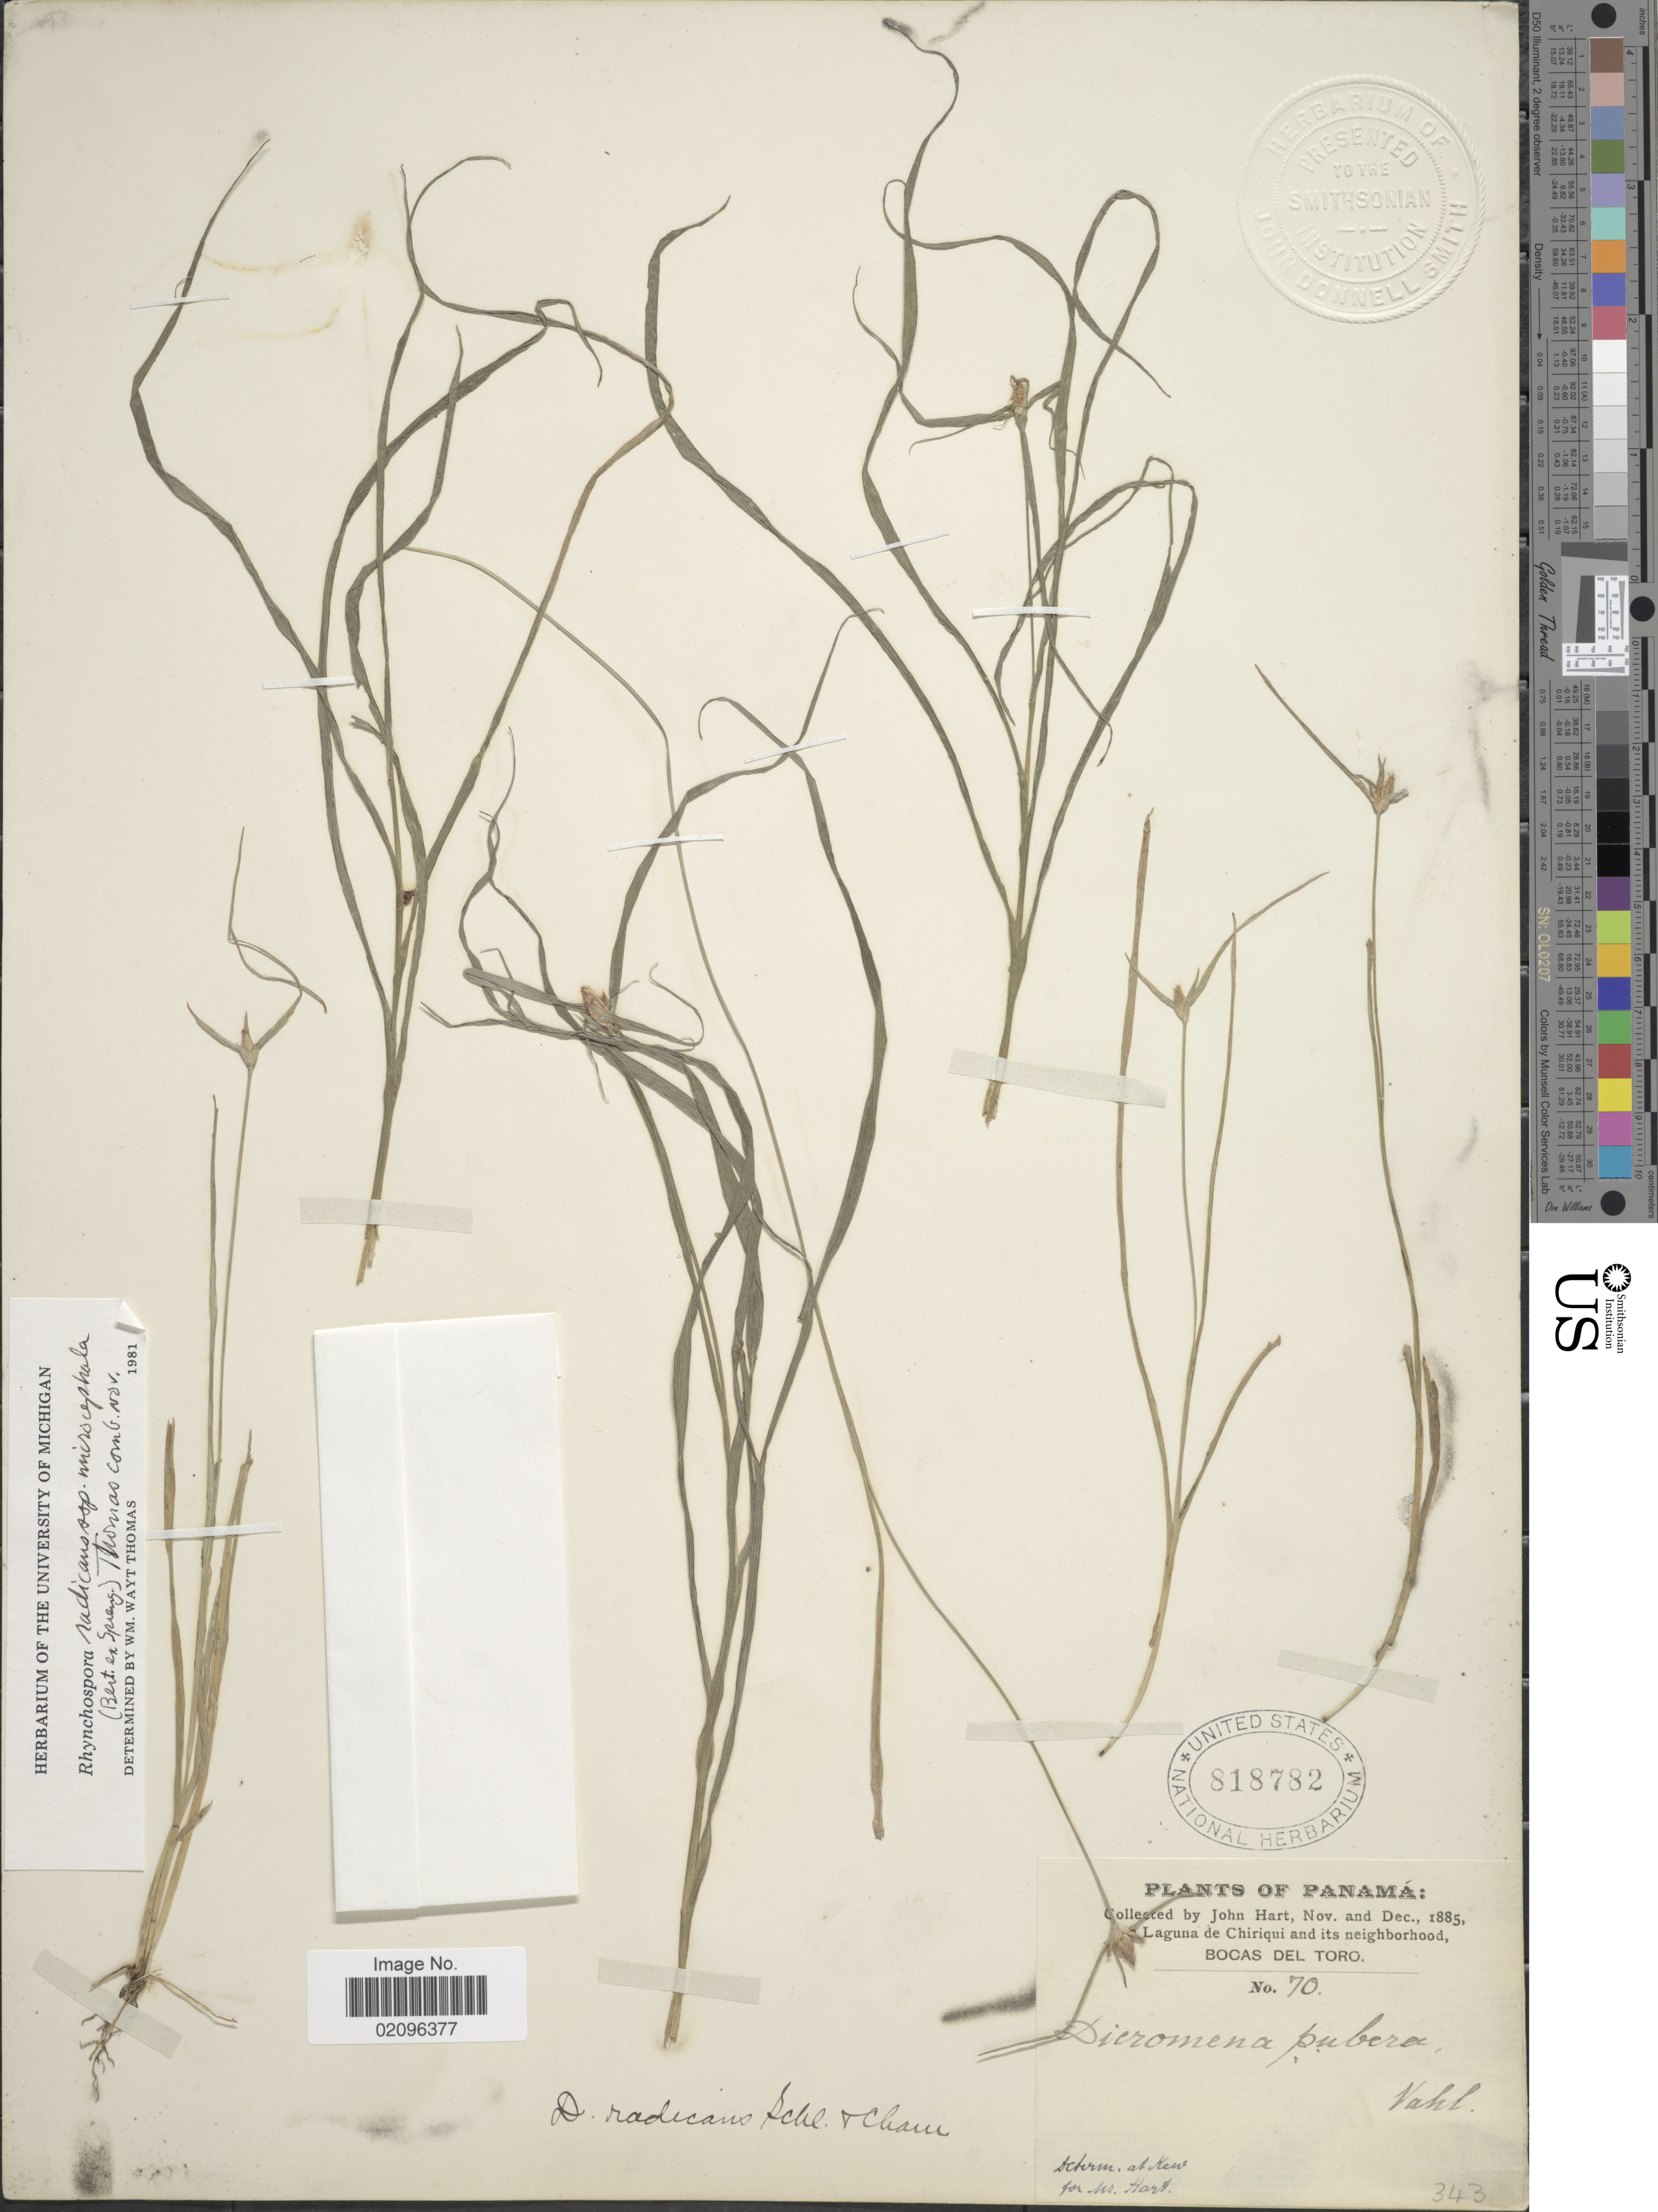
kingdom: Plantae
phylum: Tracheophyta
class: Liliopsida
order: Poales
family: Cyperaceae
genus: Rhynchospora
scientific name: Rhynchospora radicans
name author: (Schltdl. & Cham.) H. Pfeiff.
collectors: J. H. Hart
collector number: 70/343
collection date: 1885-11/1885-12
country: Panama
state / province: Bocas del Toro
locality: Panama, [illegible text] Laguna de Chiriqui and its neighborhood, Bocas del Toro. Vahl.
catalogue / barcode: US 818782